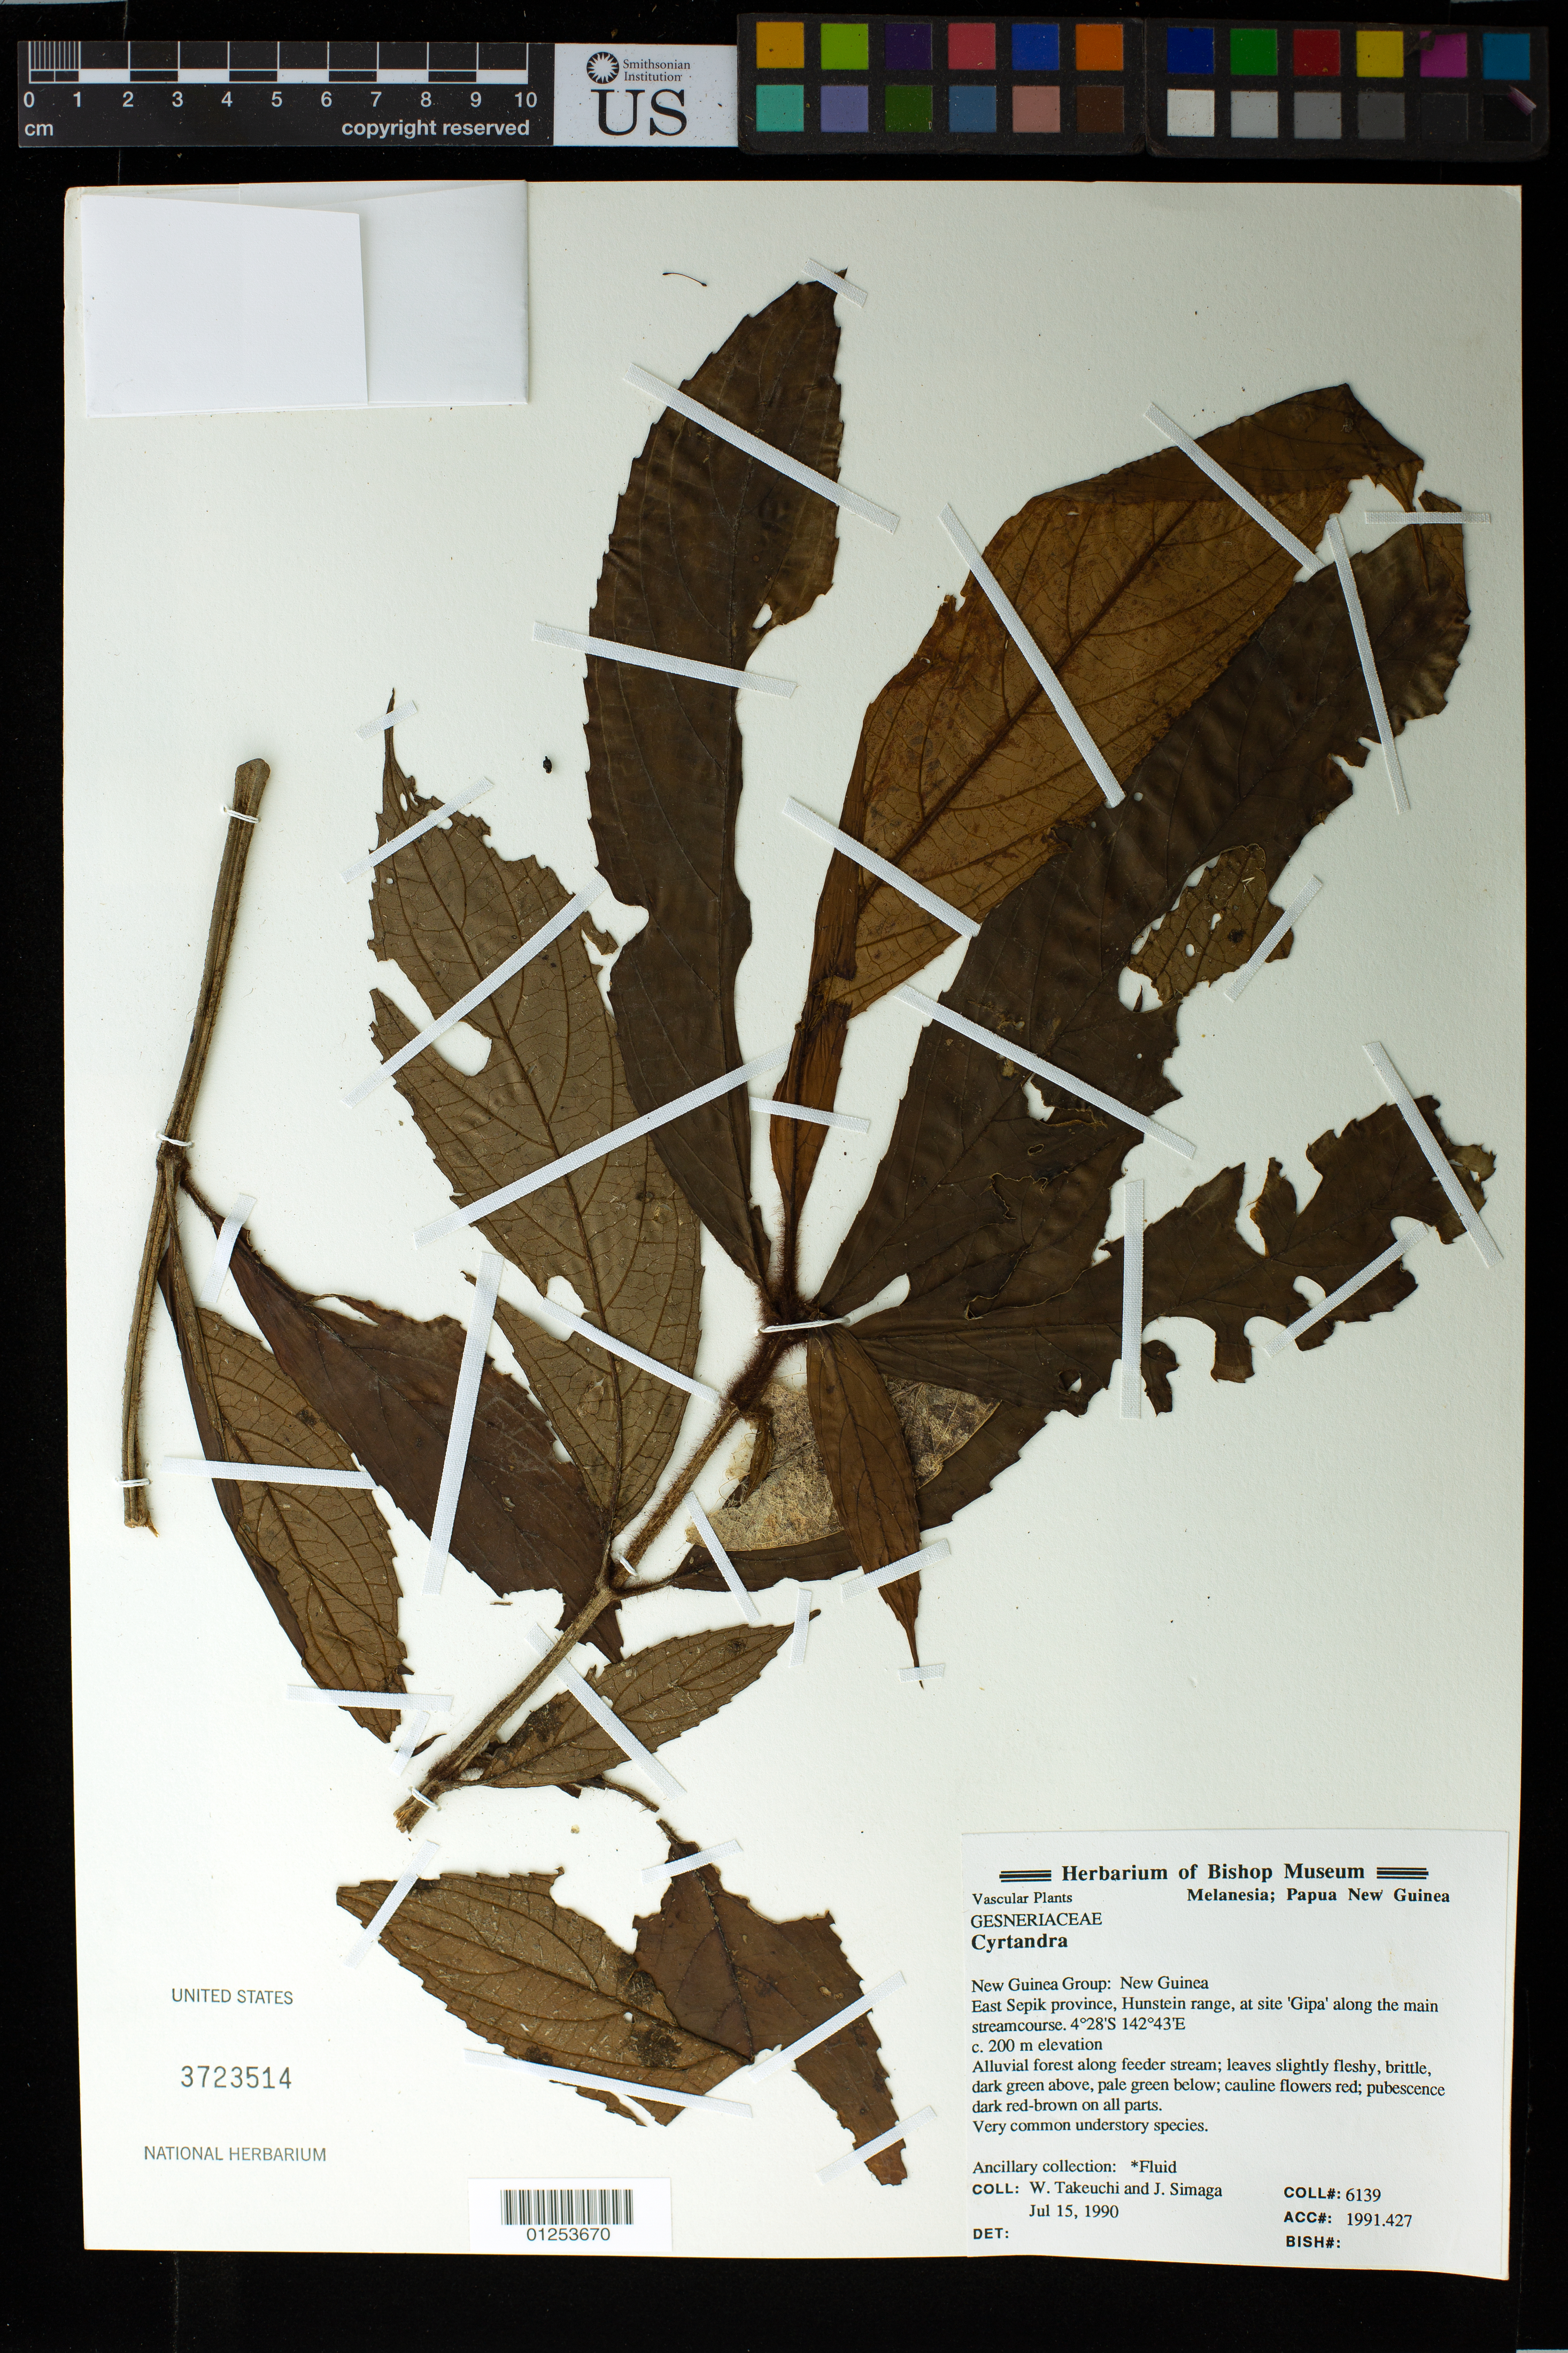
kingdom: Plantae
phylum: Tracheophyta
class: Magnoliopsida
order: Lamiales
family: Gesneriaceae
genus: Cyrtandra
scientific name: Cyrtandra sp.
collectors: W. N. Takeuchi & J. Simaga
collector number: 6139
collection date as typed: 15 Jul 1990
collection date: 1990-07-15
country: Papua New Guinea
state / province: East Sepik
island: New Guinea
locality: Hunstein range, at site 'Gipa' along the main streamcourse.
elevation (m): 200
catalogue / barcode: US 3723514